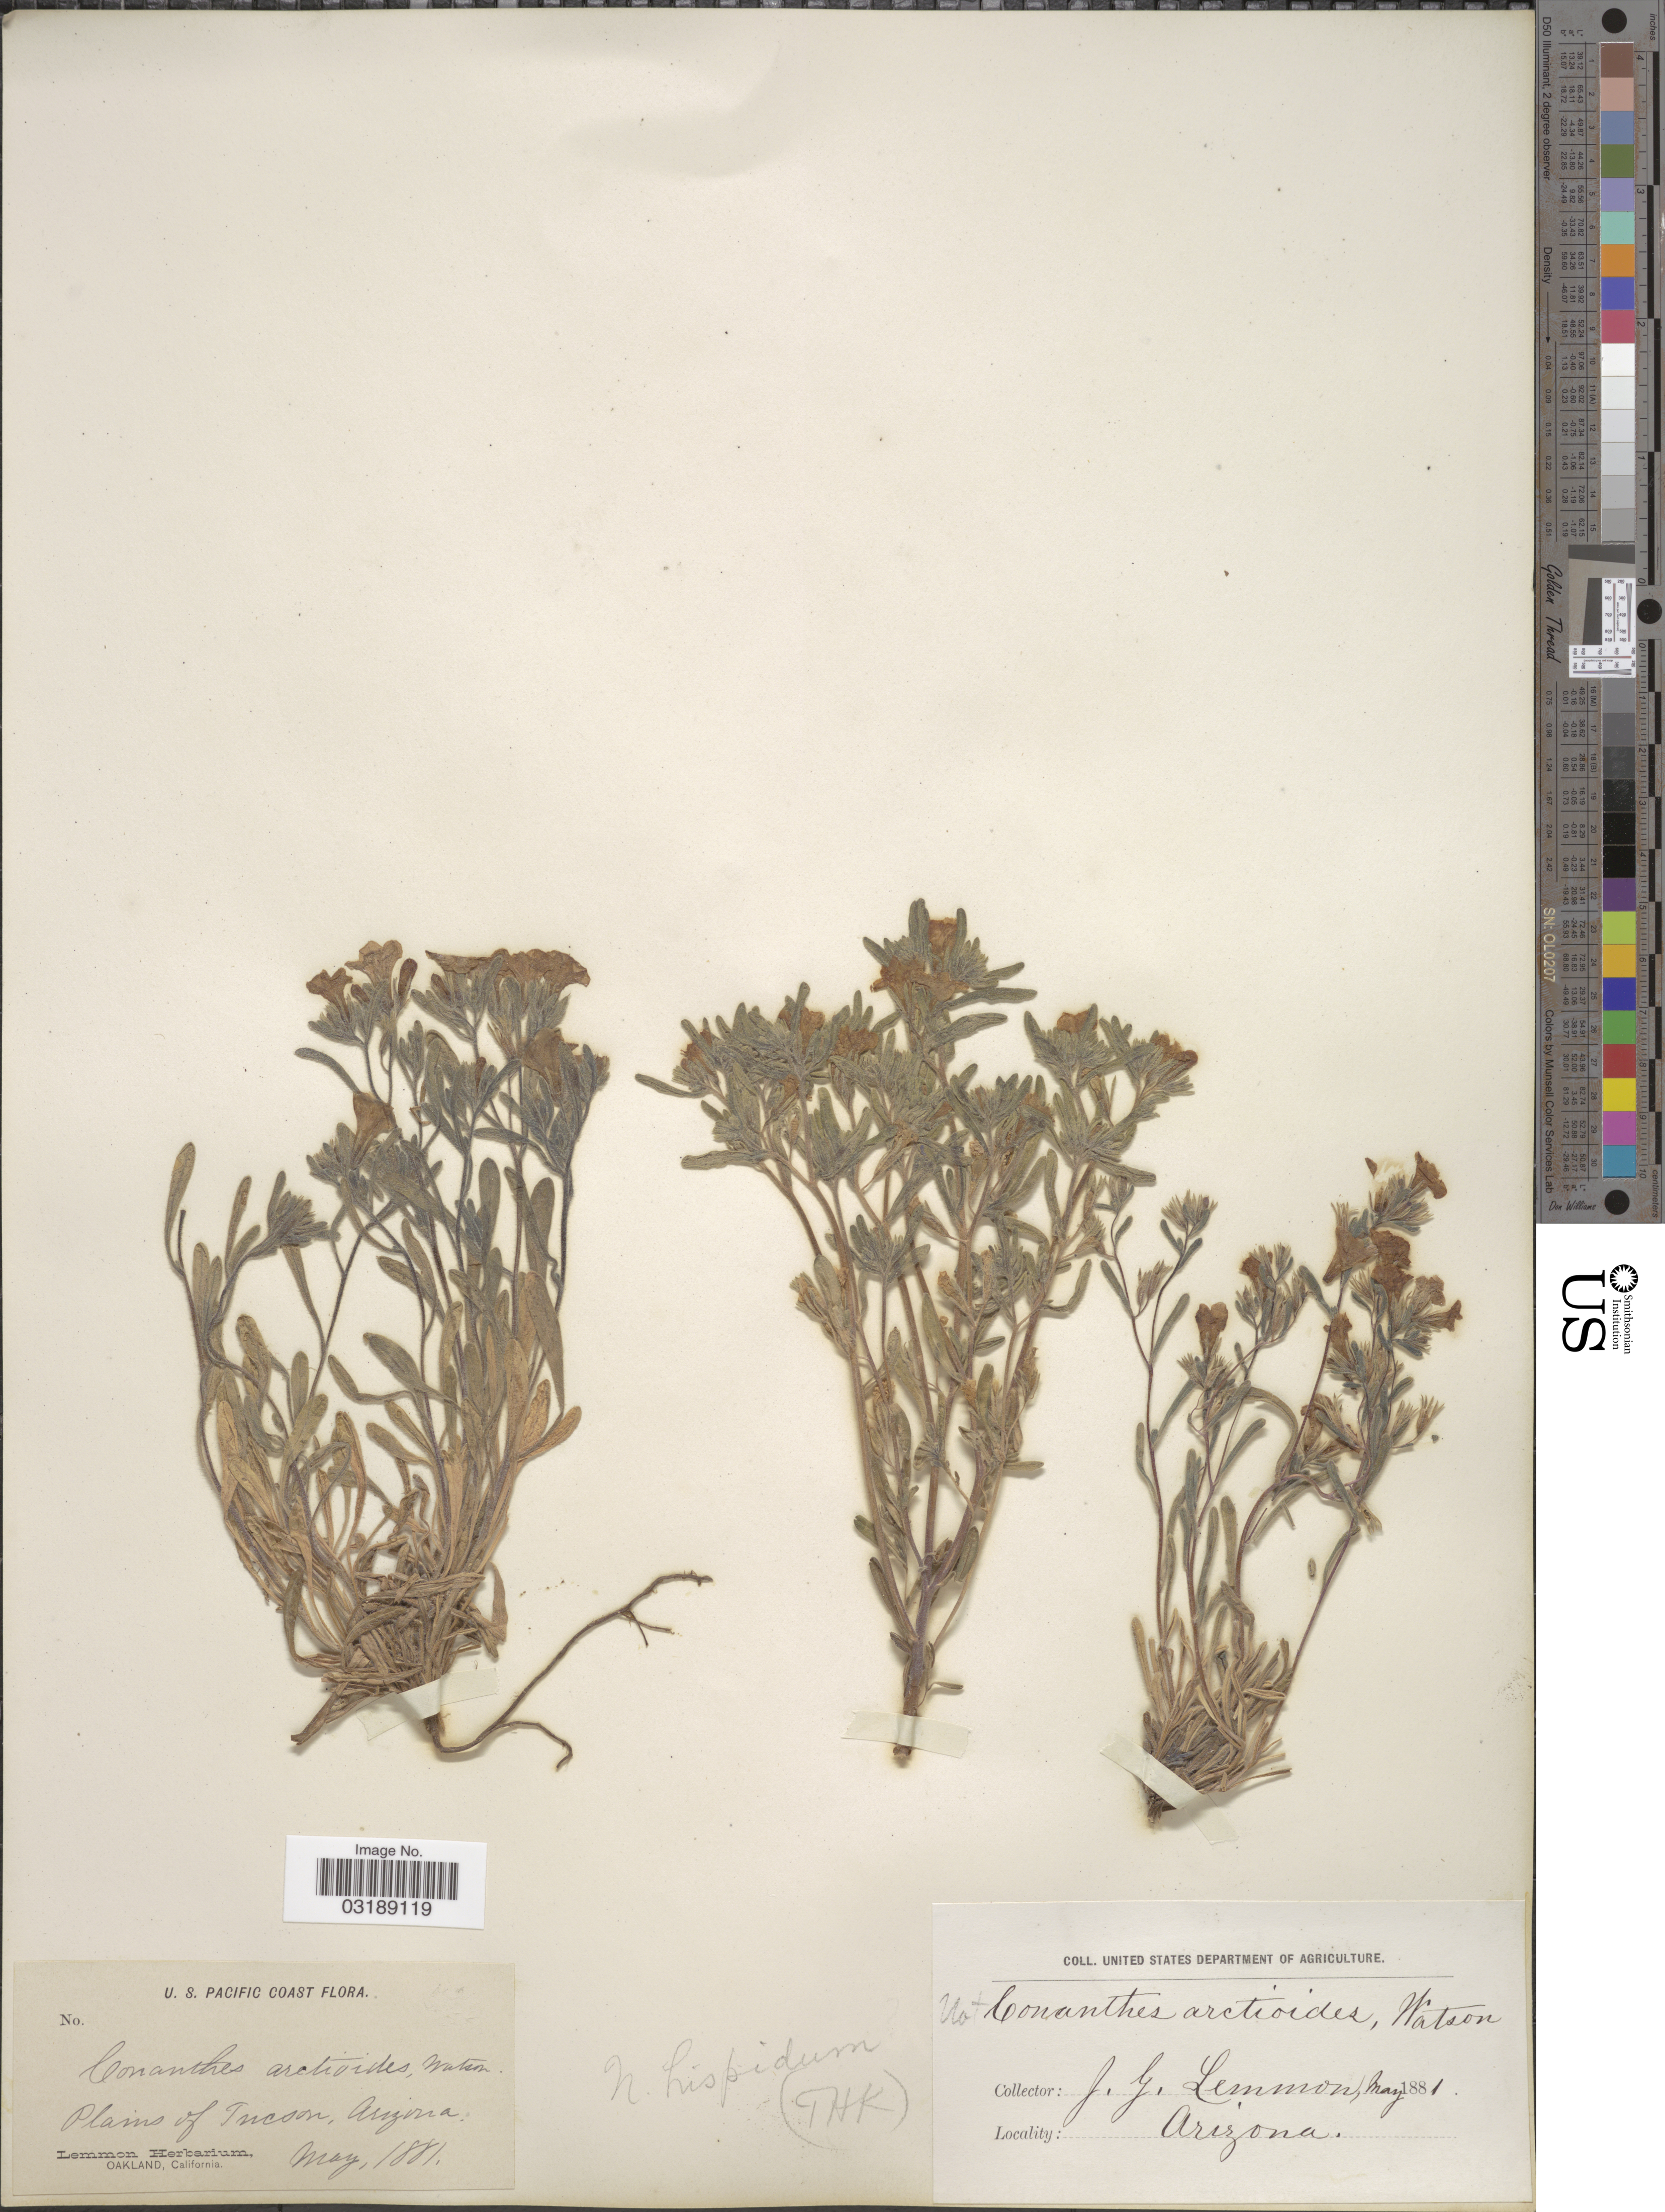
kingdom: Plantae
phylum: Tracheophyta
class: Magnoliopsida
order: Boraginales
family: Namaceae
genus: Nama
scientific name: Nama hispida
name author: A. Gray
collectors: J. Lemmon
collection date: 1881-05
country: United States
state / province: Arizona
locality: Plains of Tucson, U. S. Pacific Coast.